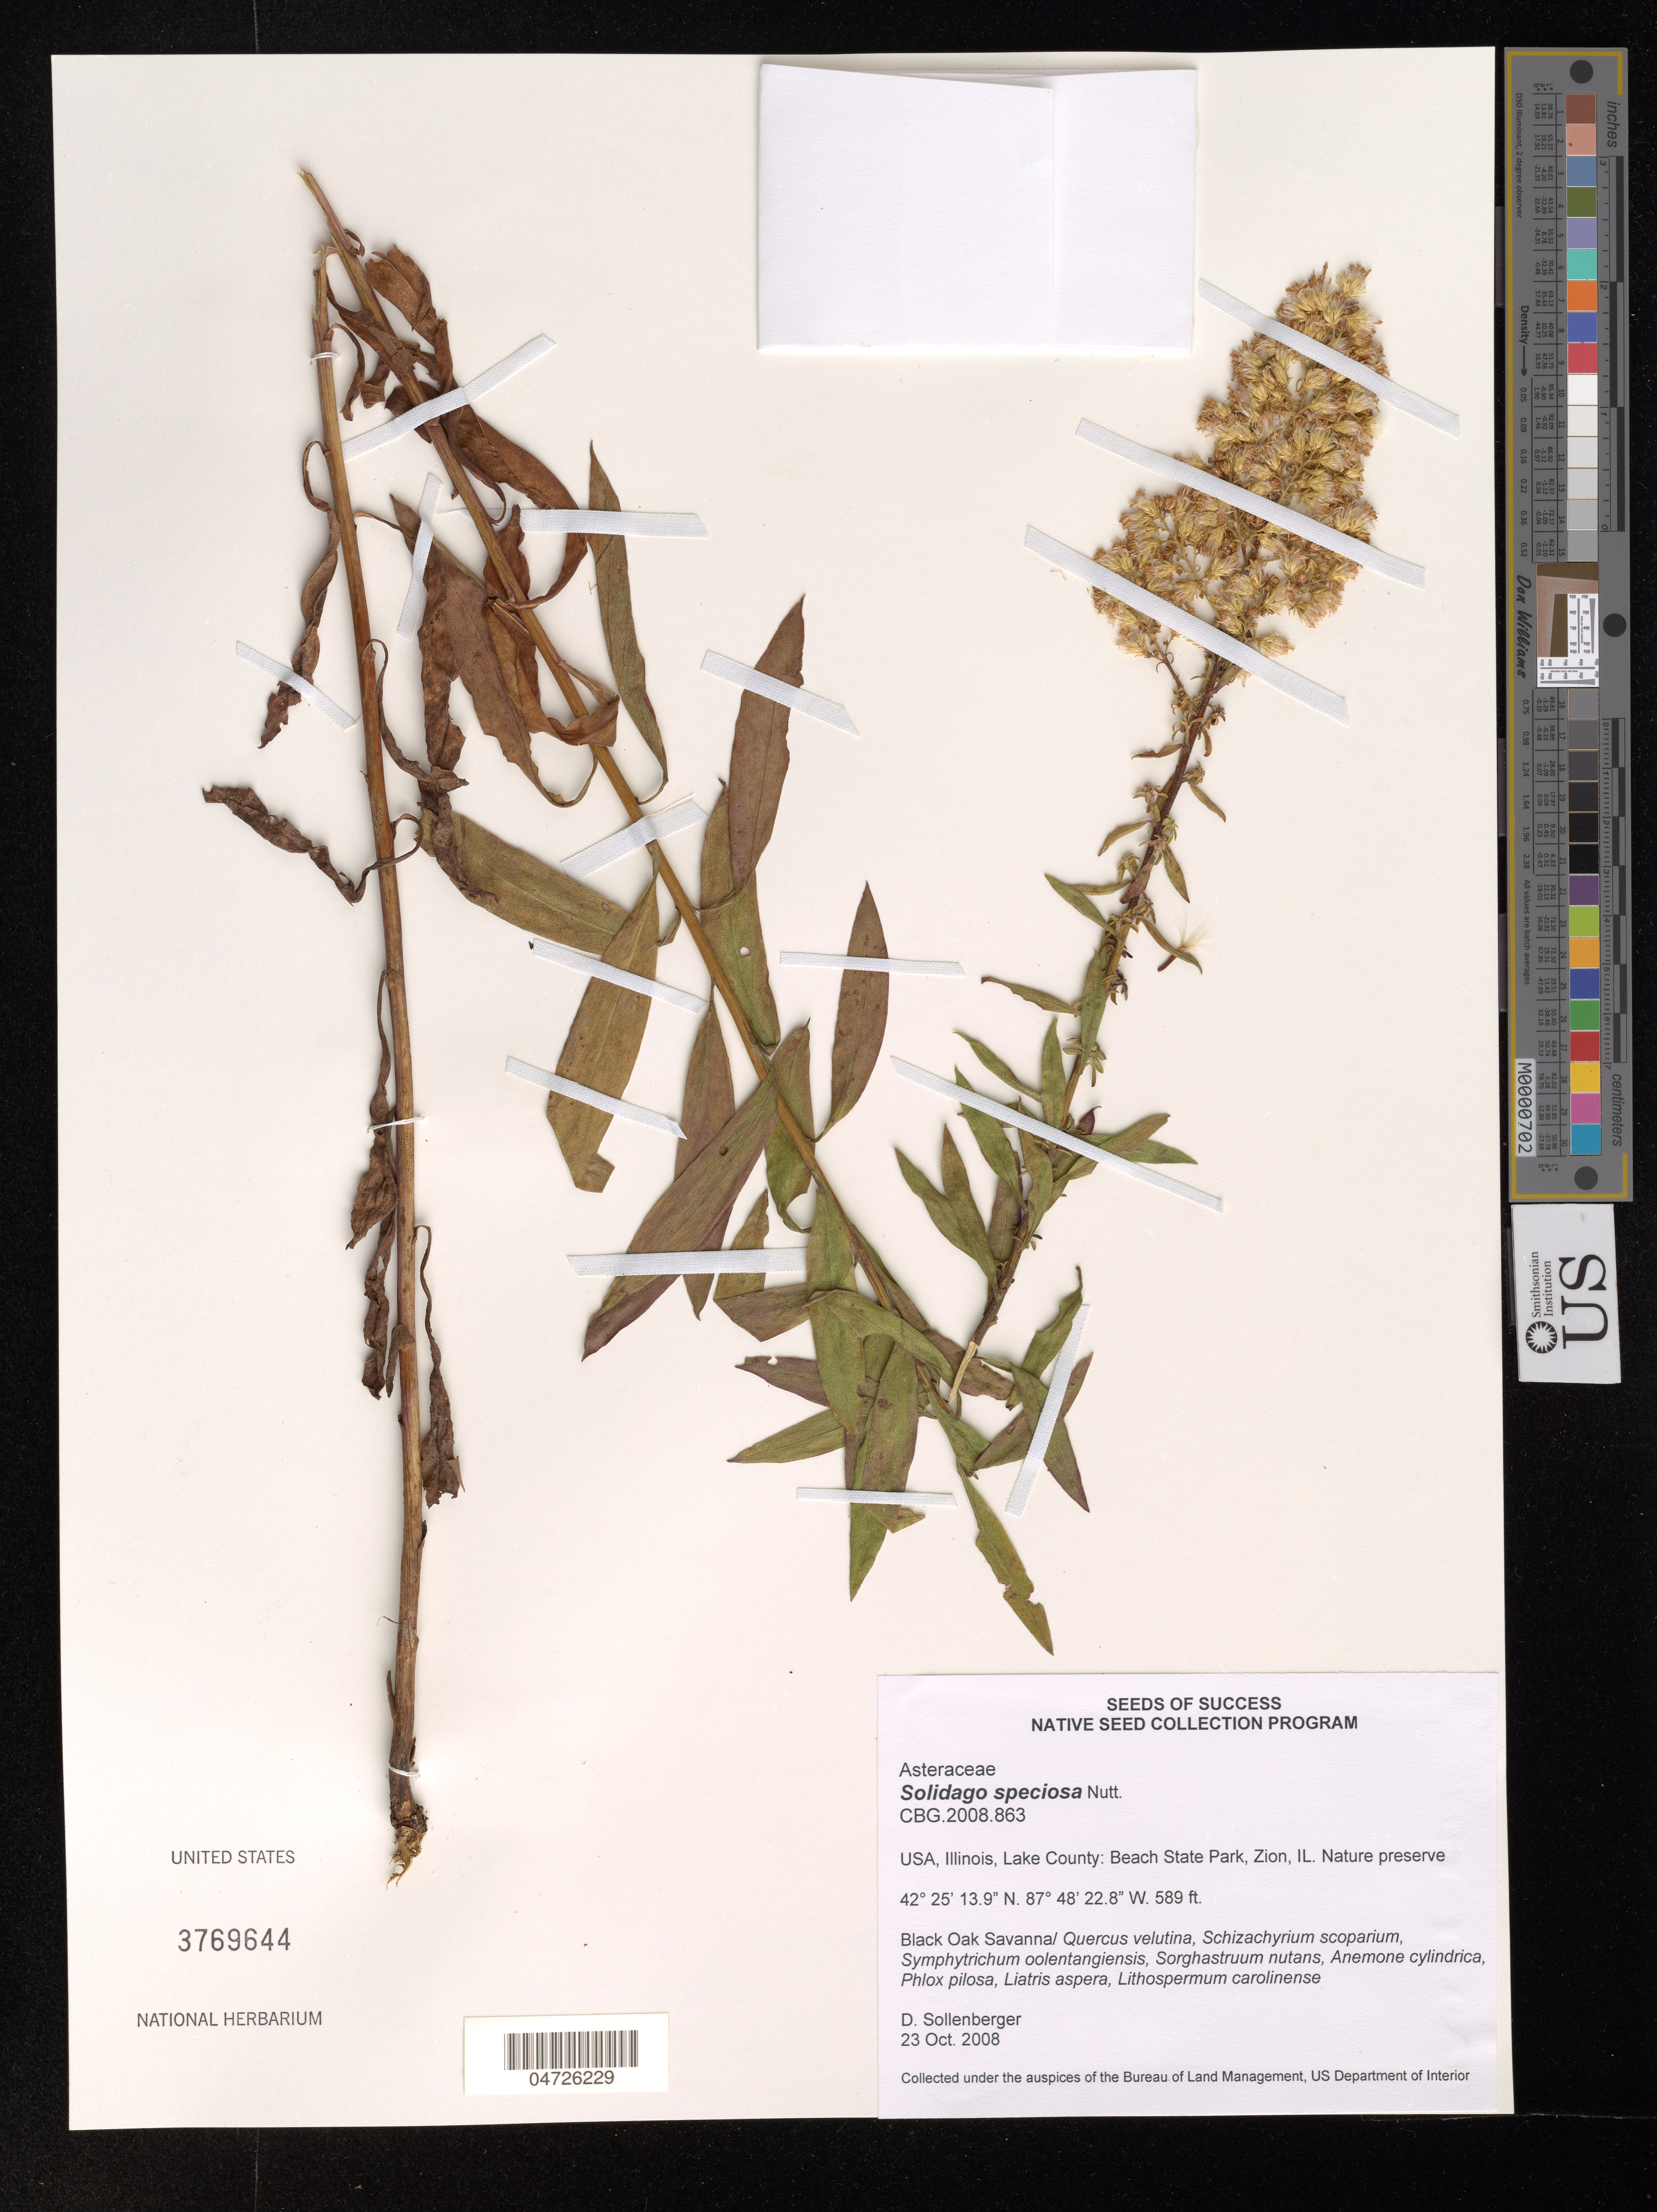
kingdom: Plantae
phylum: Tracheophyta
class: Magnoliopsida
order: Asterales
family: Asteraceae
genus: Solidago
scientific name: Solidago speciosa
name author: Nutt.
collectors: D. Sollenberger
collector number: CBG.2008.863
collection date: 2008-10-23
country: United States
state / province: Illinois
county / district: Lake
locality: Lake County: Beach State Park, Zion. Nature preserve.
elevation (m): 180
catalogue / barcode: US 3769644